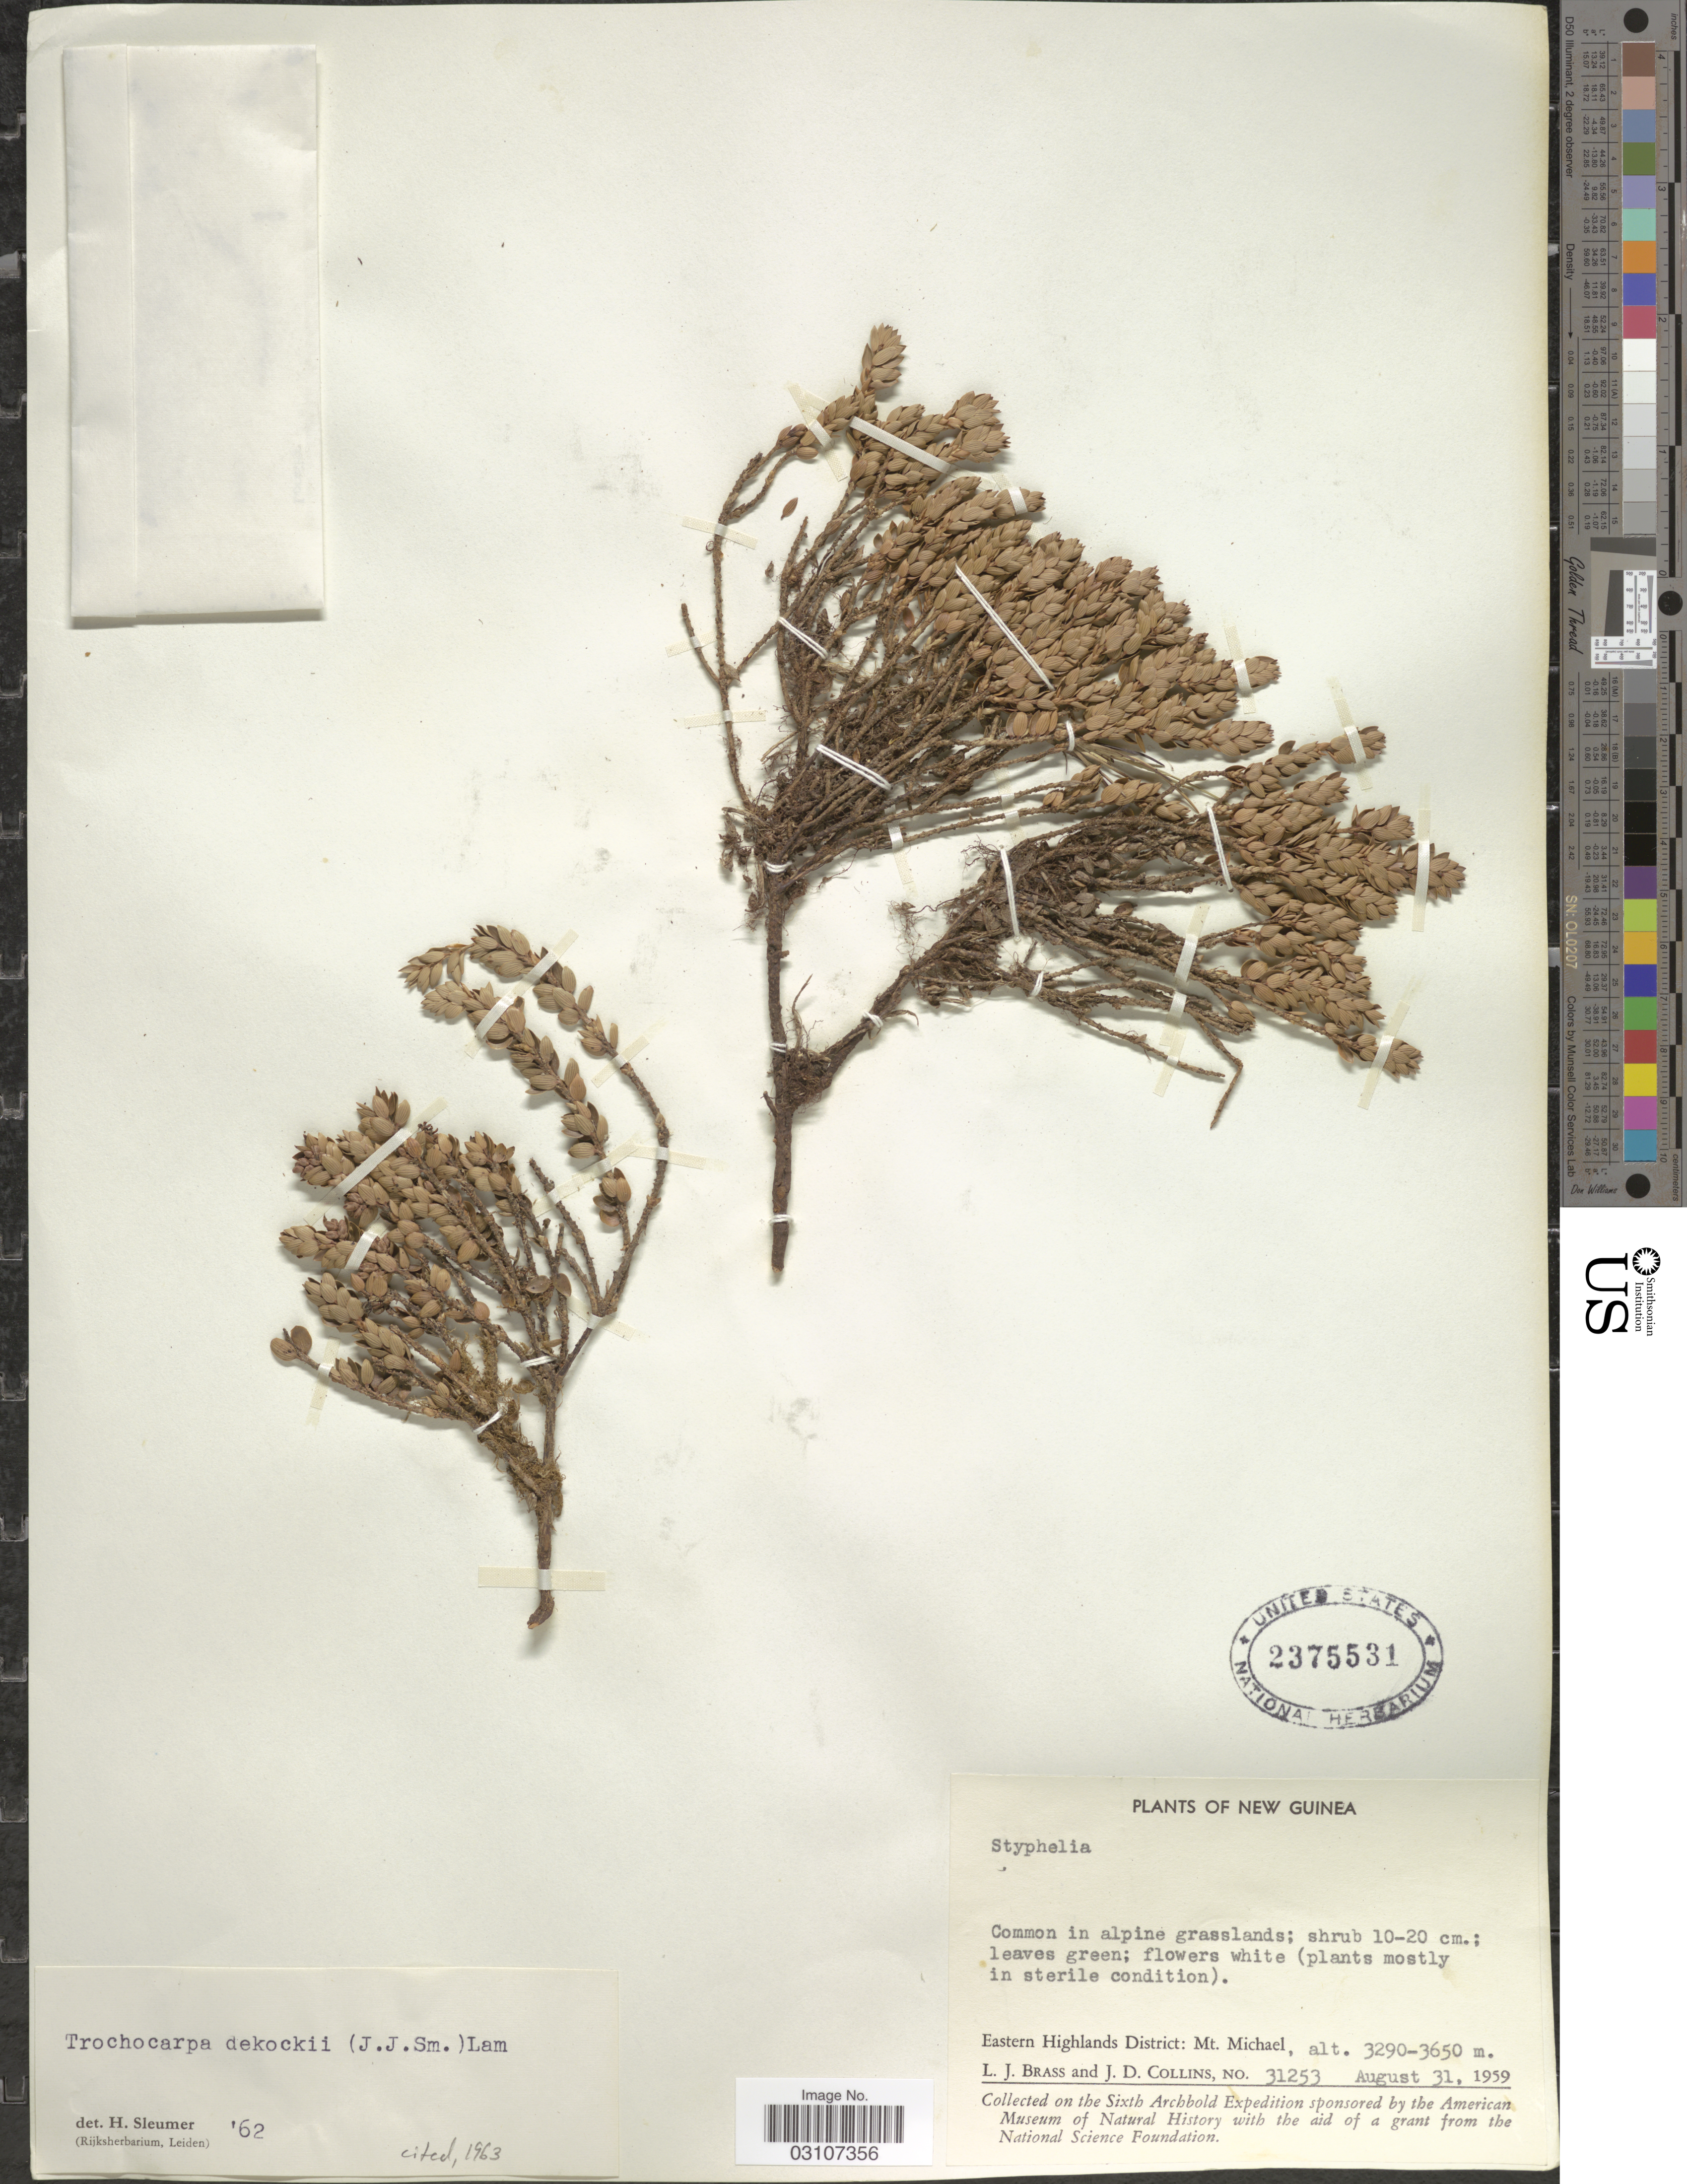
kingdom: Plantae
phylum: Tracheophyta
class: Magnoliopsida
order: Ericales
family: Ericaceae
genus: Trochocarpa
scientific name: Trochocarpa dekockii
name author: (J.J. Sm.) H.J. Lam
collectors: L. J. Brass & J. Collins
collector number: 31253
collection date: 1959-08-31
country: Papua New Guinea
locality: New Guinea. Eastern Highlands District: Mt. Michael.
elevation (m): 3290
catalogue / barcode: US 2375531